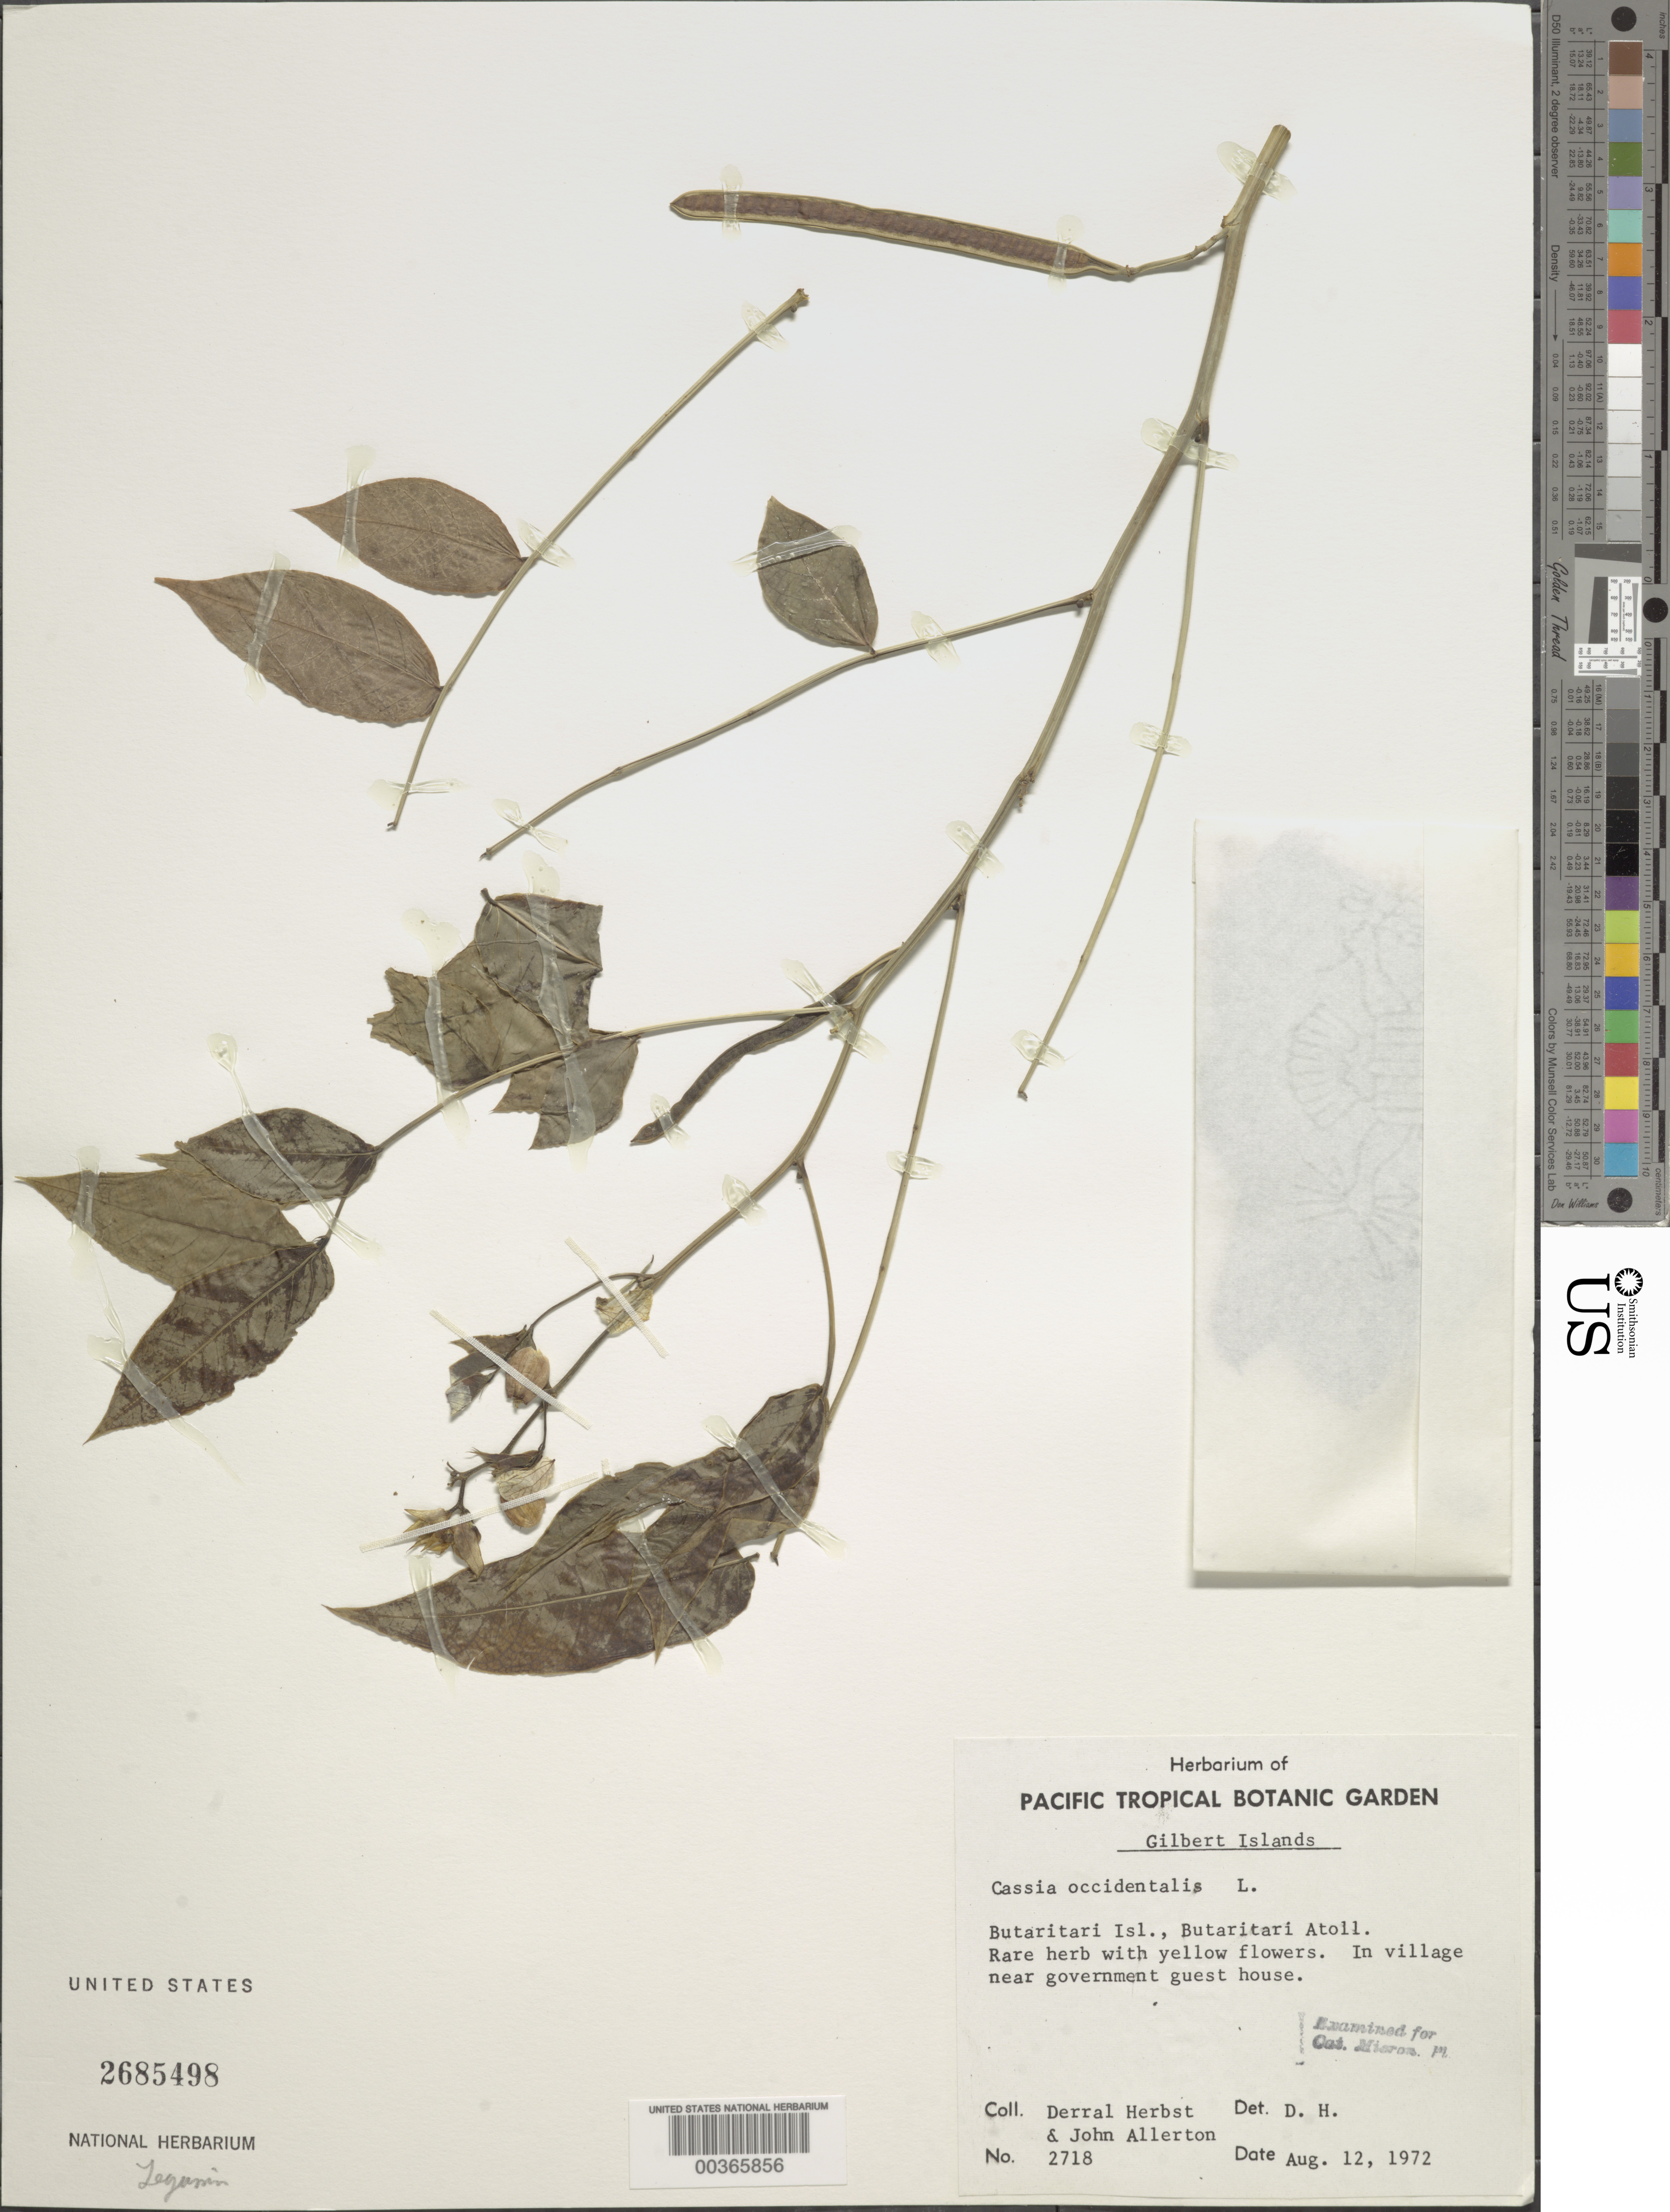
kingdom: Plantae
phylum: Tracheophyta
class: Magnoliopsida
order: Fabales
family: Fabaceae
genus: Senna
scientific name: Senna occidentalis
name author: (L.) Link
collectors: D. R. Herbst & J. Allerton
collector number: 2718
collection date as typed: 12 Aug 1972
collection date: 1972-08-12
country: Kiribati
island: Butaritari Atoll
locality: Butaritari Atoll; in village near government guest house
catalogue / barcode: US 2685498